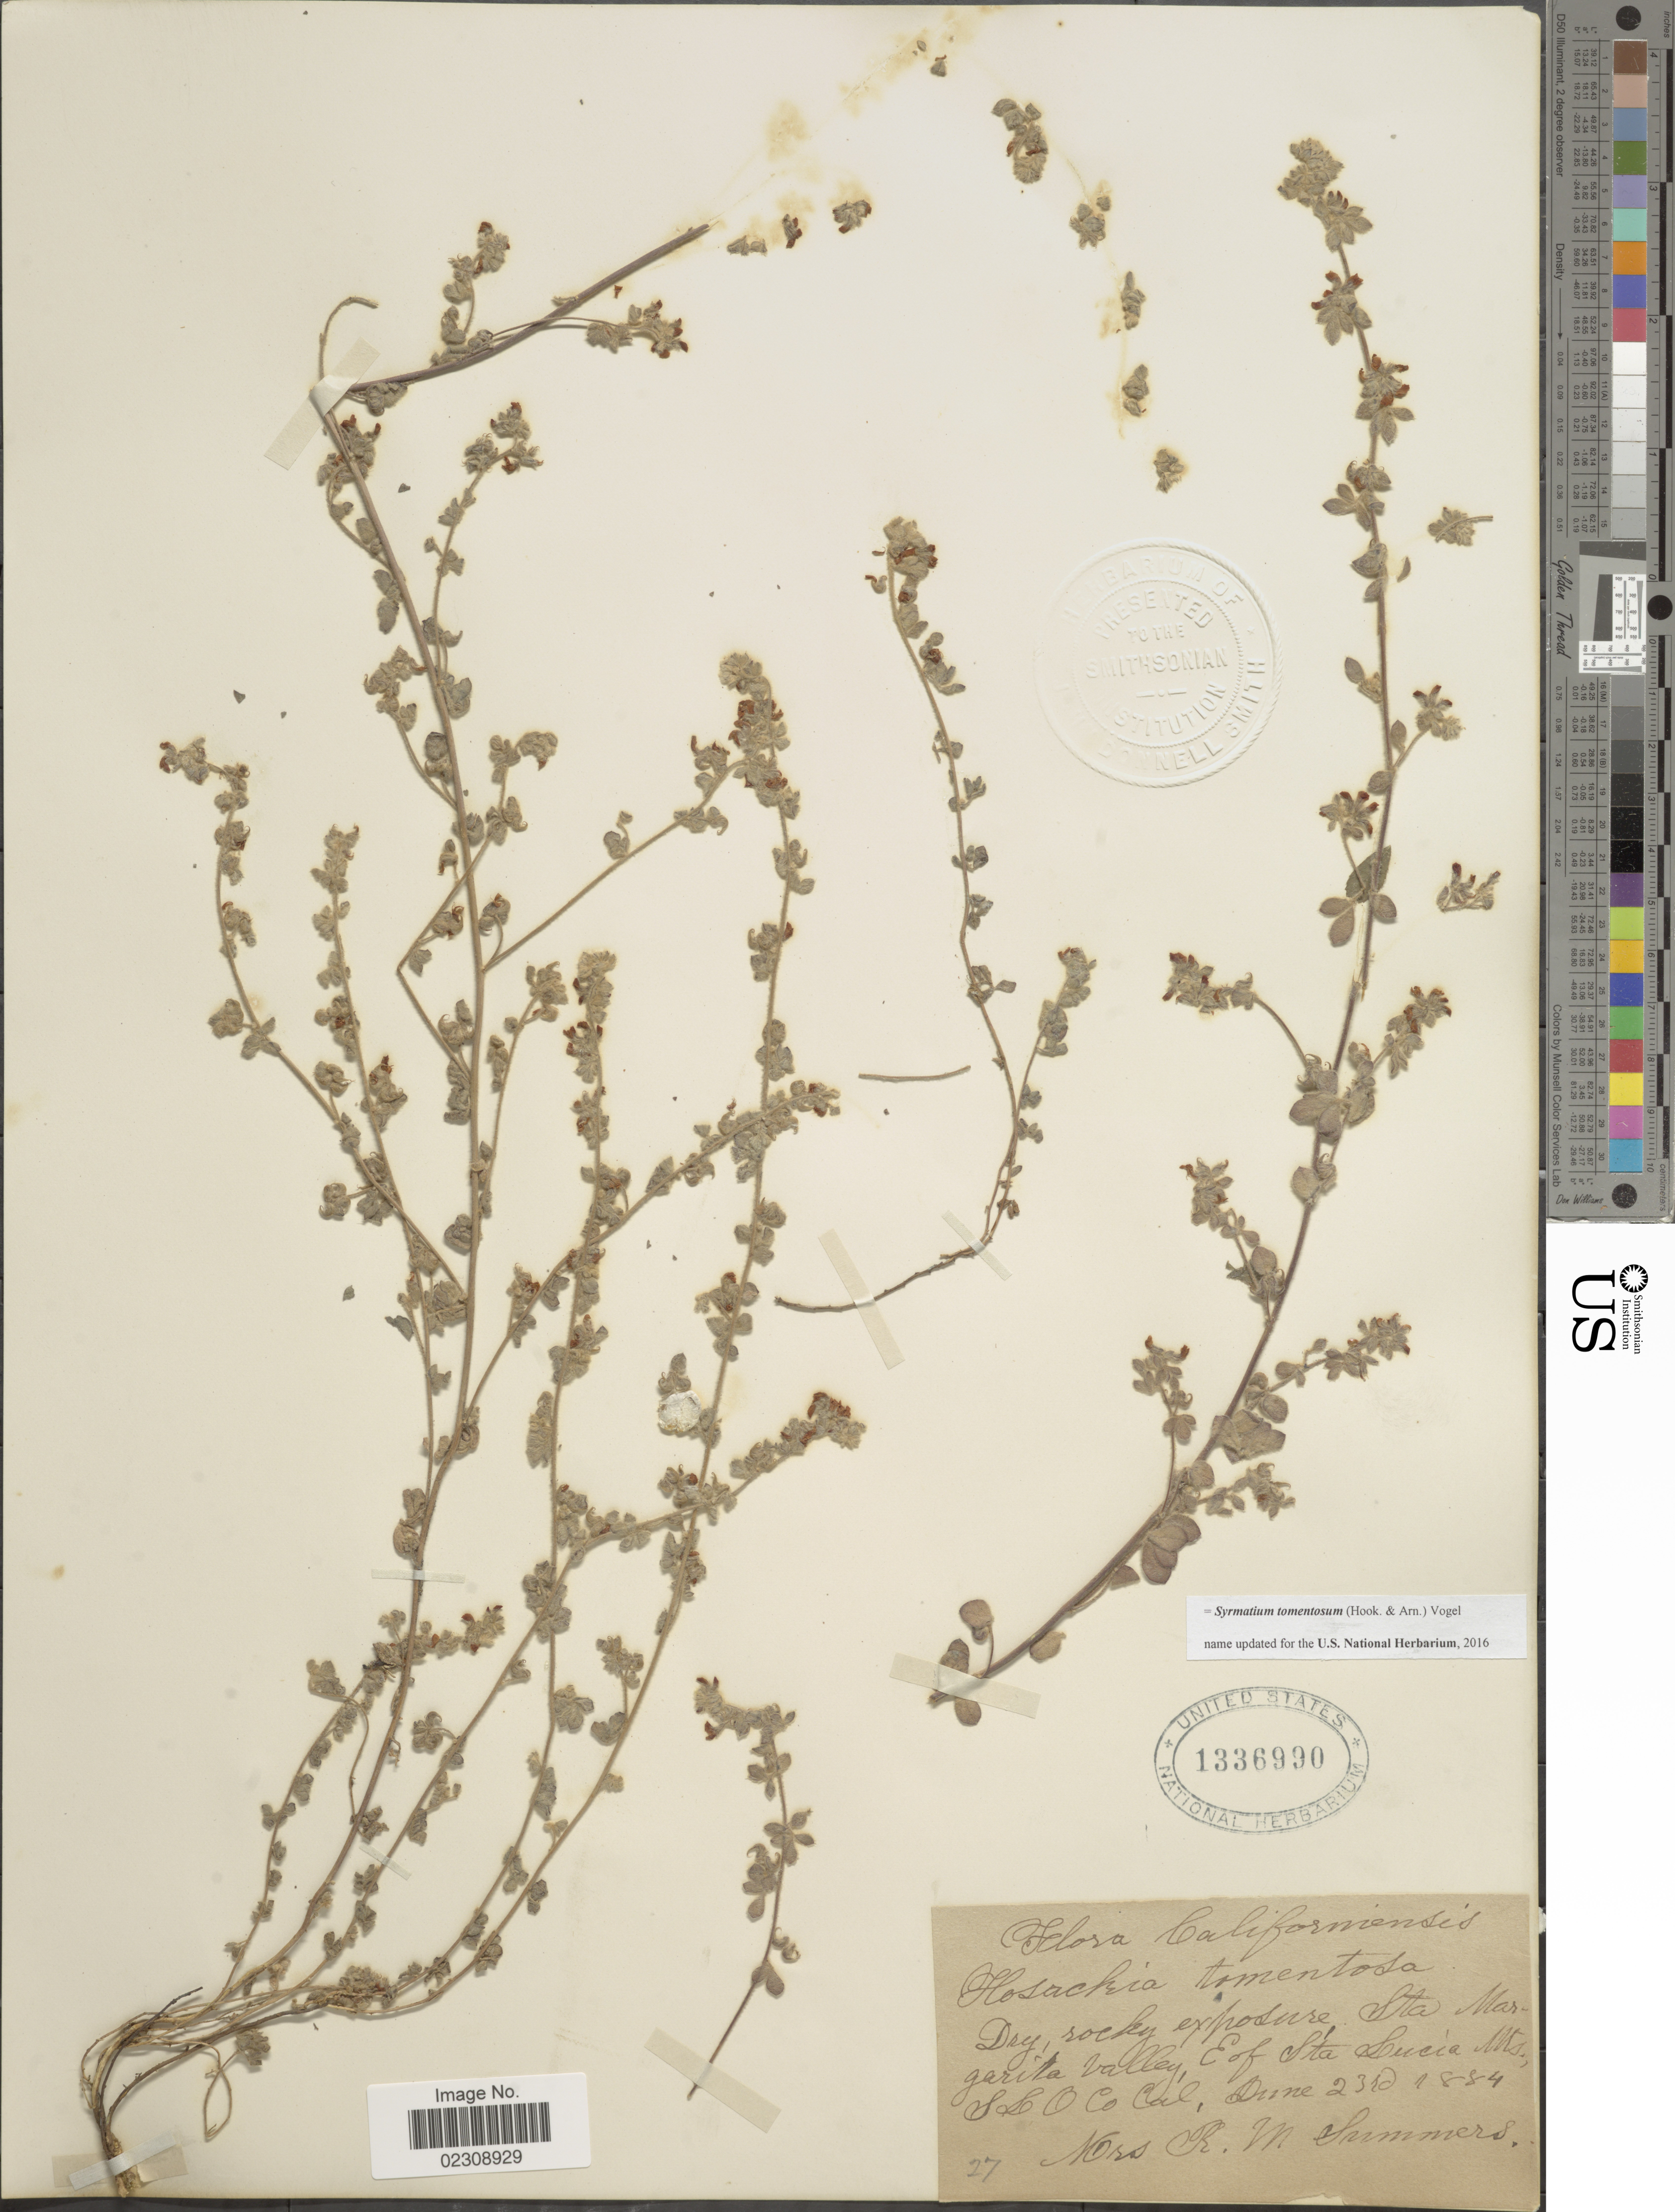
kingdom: Plantae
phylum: Tracheophyta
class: Magnoliopsida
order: Fabales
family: Fabaceae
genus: Syrmatium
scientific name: Syrmatium tomentosum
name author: (Hook. & Arn.) Vogel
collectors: R. Summers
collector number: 27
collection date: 1884-06-23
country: United States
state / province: California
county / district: San Luis Obispo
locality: Californiensis. Dry, rocky exposure, Sta Margarita valley, E of Sta Lucia Mts., SLO Co. Cal.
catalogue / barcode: US 1336990